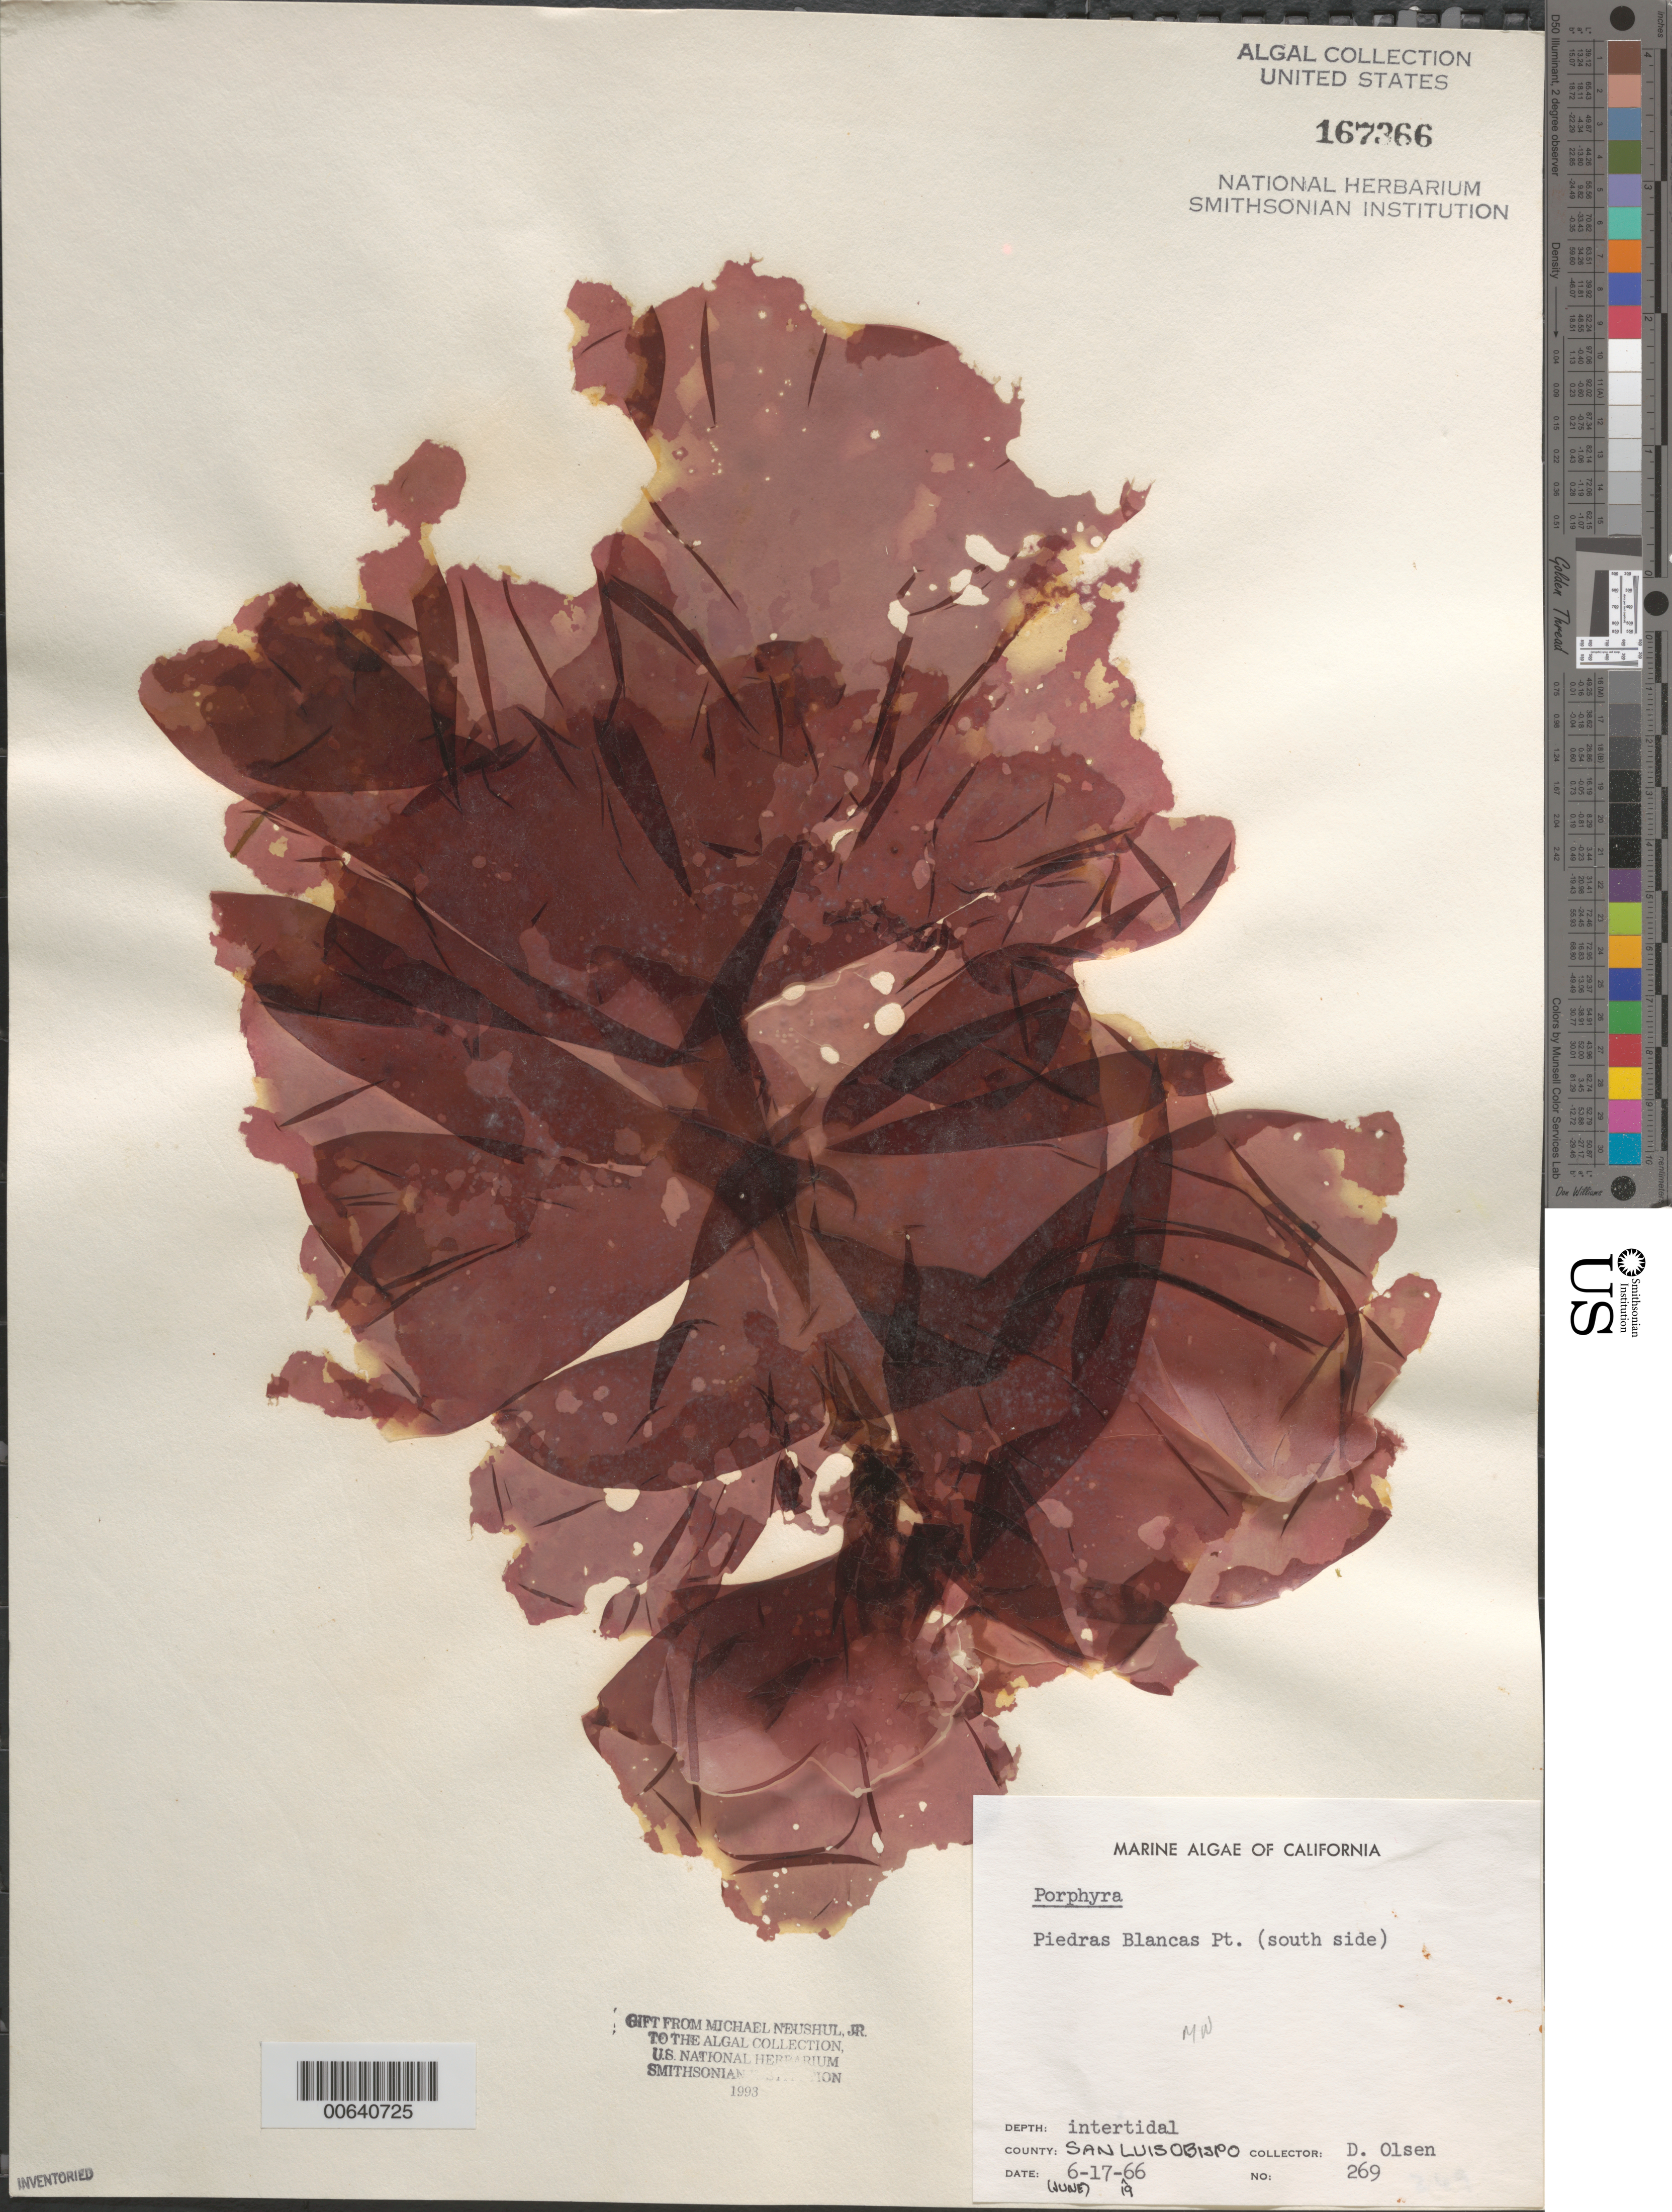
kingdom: Plantae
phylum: Rhodophyta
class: Bangiophyceae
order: Bangiales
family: Bangiaceae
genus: Porphyra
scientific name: Porphyra sp.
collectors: D. Olsen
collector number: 269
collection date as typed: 17 Jun 1966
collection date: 1966-06-17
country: United States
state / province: California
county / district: San Luis Obispo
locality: Piedras Blancas Point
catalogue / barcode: US 167366